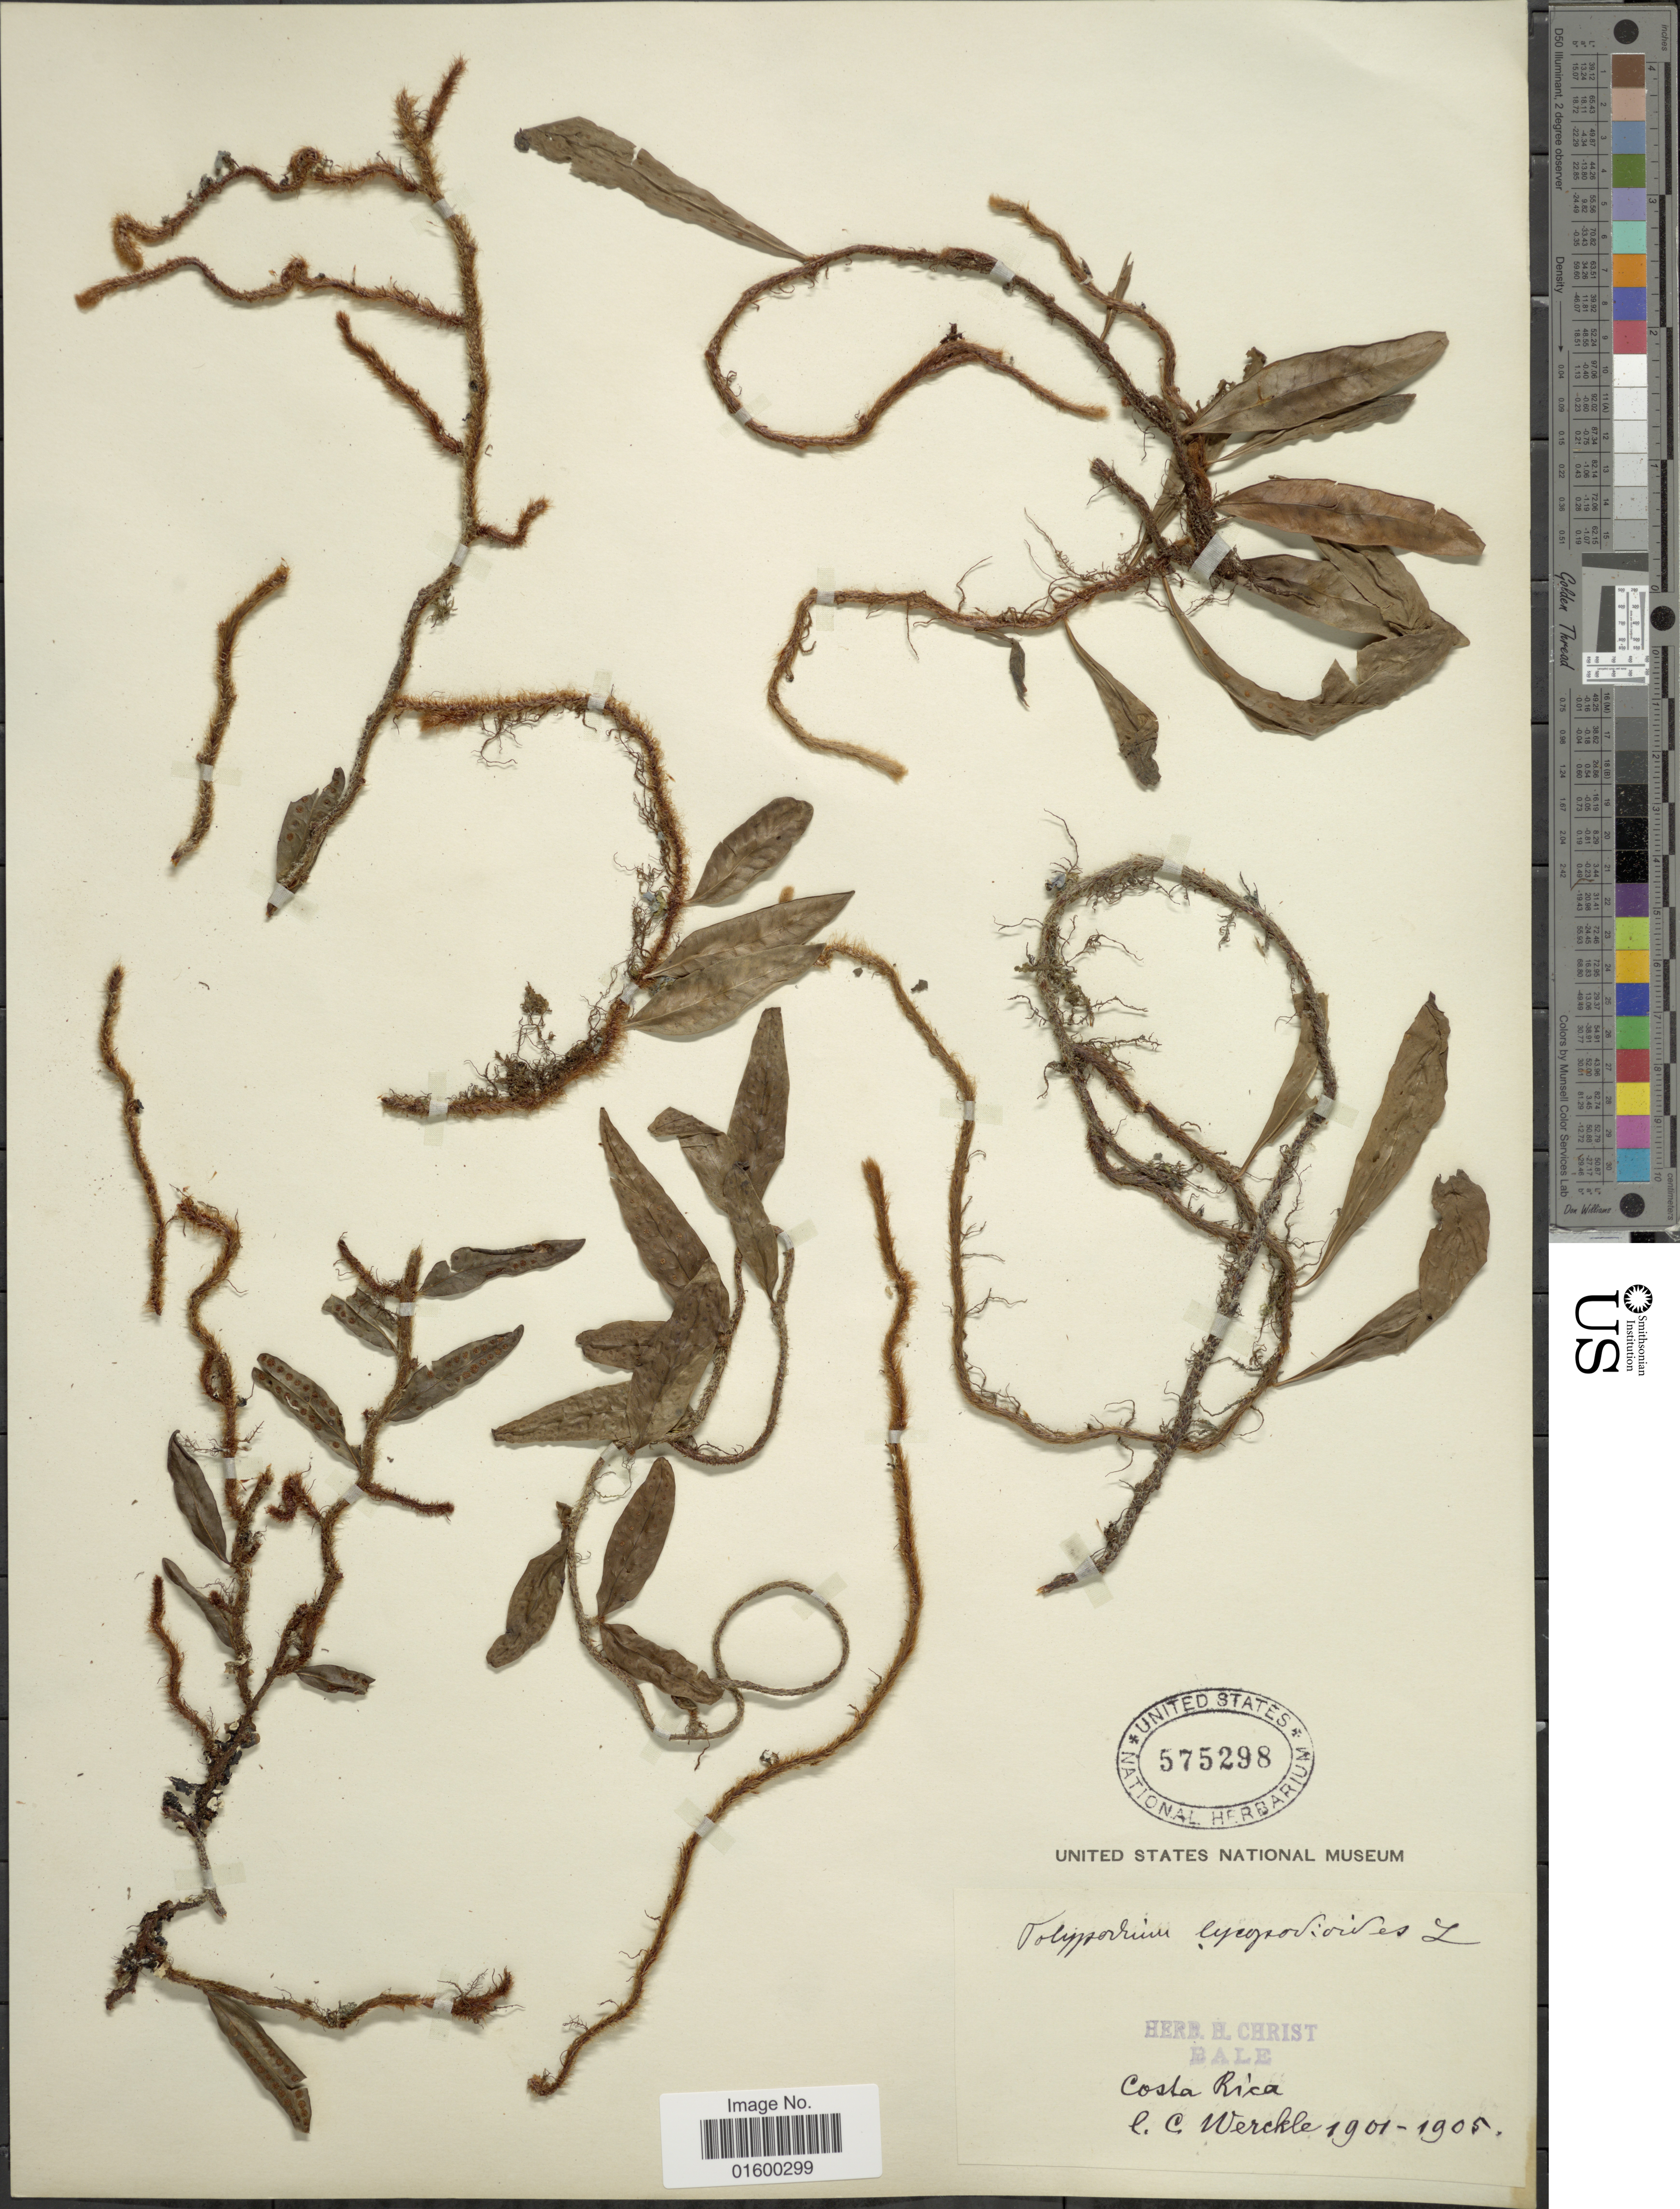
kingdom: Plantae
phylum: Tracheophyta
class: Polypodiopsida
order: Polypodiales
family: Polypodiaceae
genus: Microgramma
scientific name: Microgramma lycopodioides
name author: (L.) Copel.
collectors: C. Wercklé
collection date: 1901/1905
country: Costa Rica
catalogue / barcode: US 575298